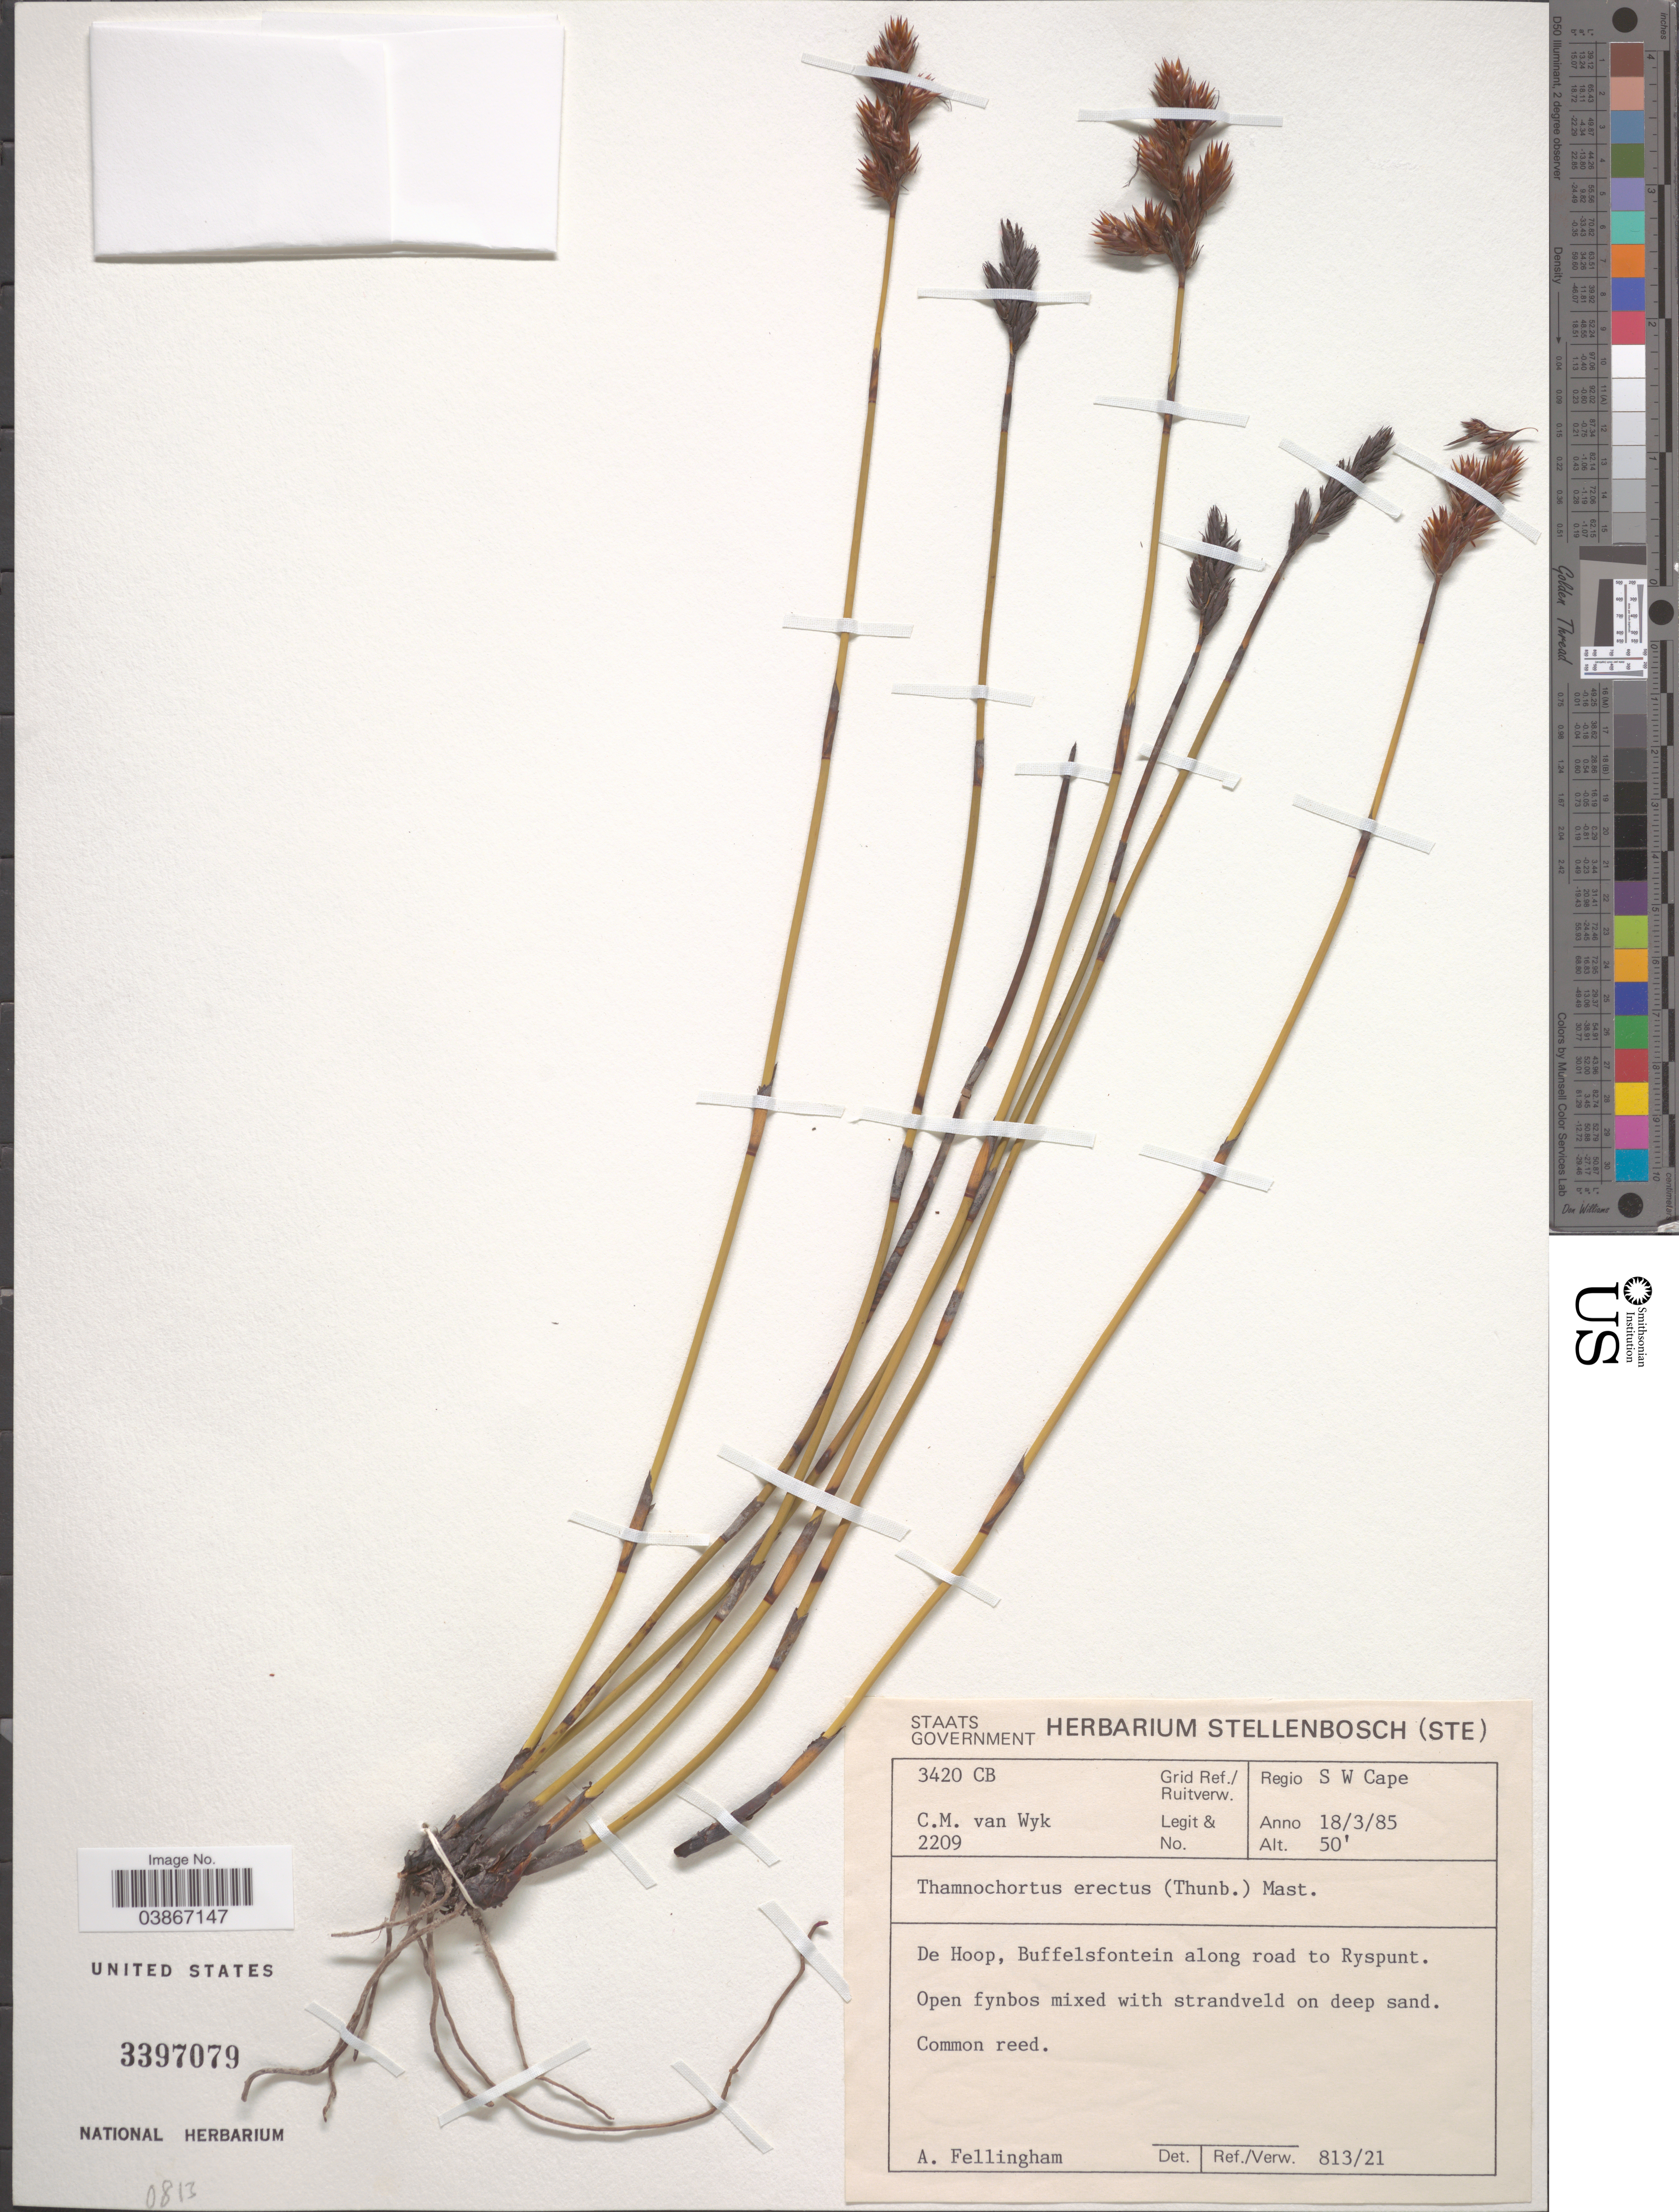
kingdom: Plantae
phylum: Tracheophyta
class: Liliopsida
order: Poales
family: Restionaceae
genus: Thamnochortus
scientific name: Thamnochortus erectus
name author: (Thunb.) Mast.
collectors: C. Van Wyk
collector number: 2209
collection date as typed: Transcribed d/m/y: 18/3/85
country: South Africa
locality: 3420 Cb Grid Ref./ Ruitverw. S W Cape. De Hoop, Buffelsfontein along road to Ryspunt.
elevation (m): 15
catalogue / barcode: US 3397079